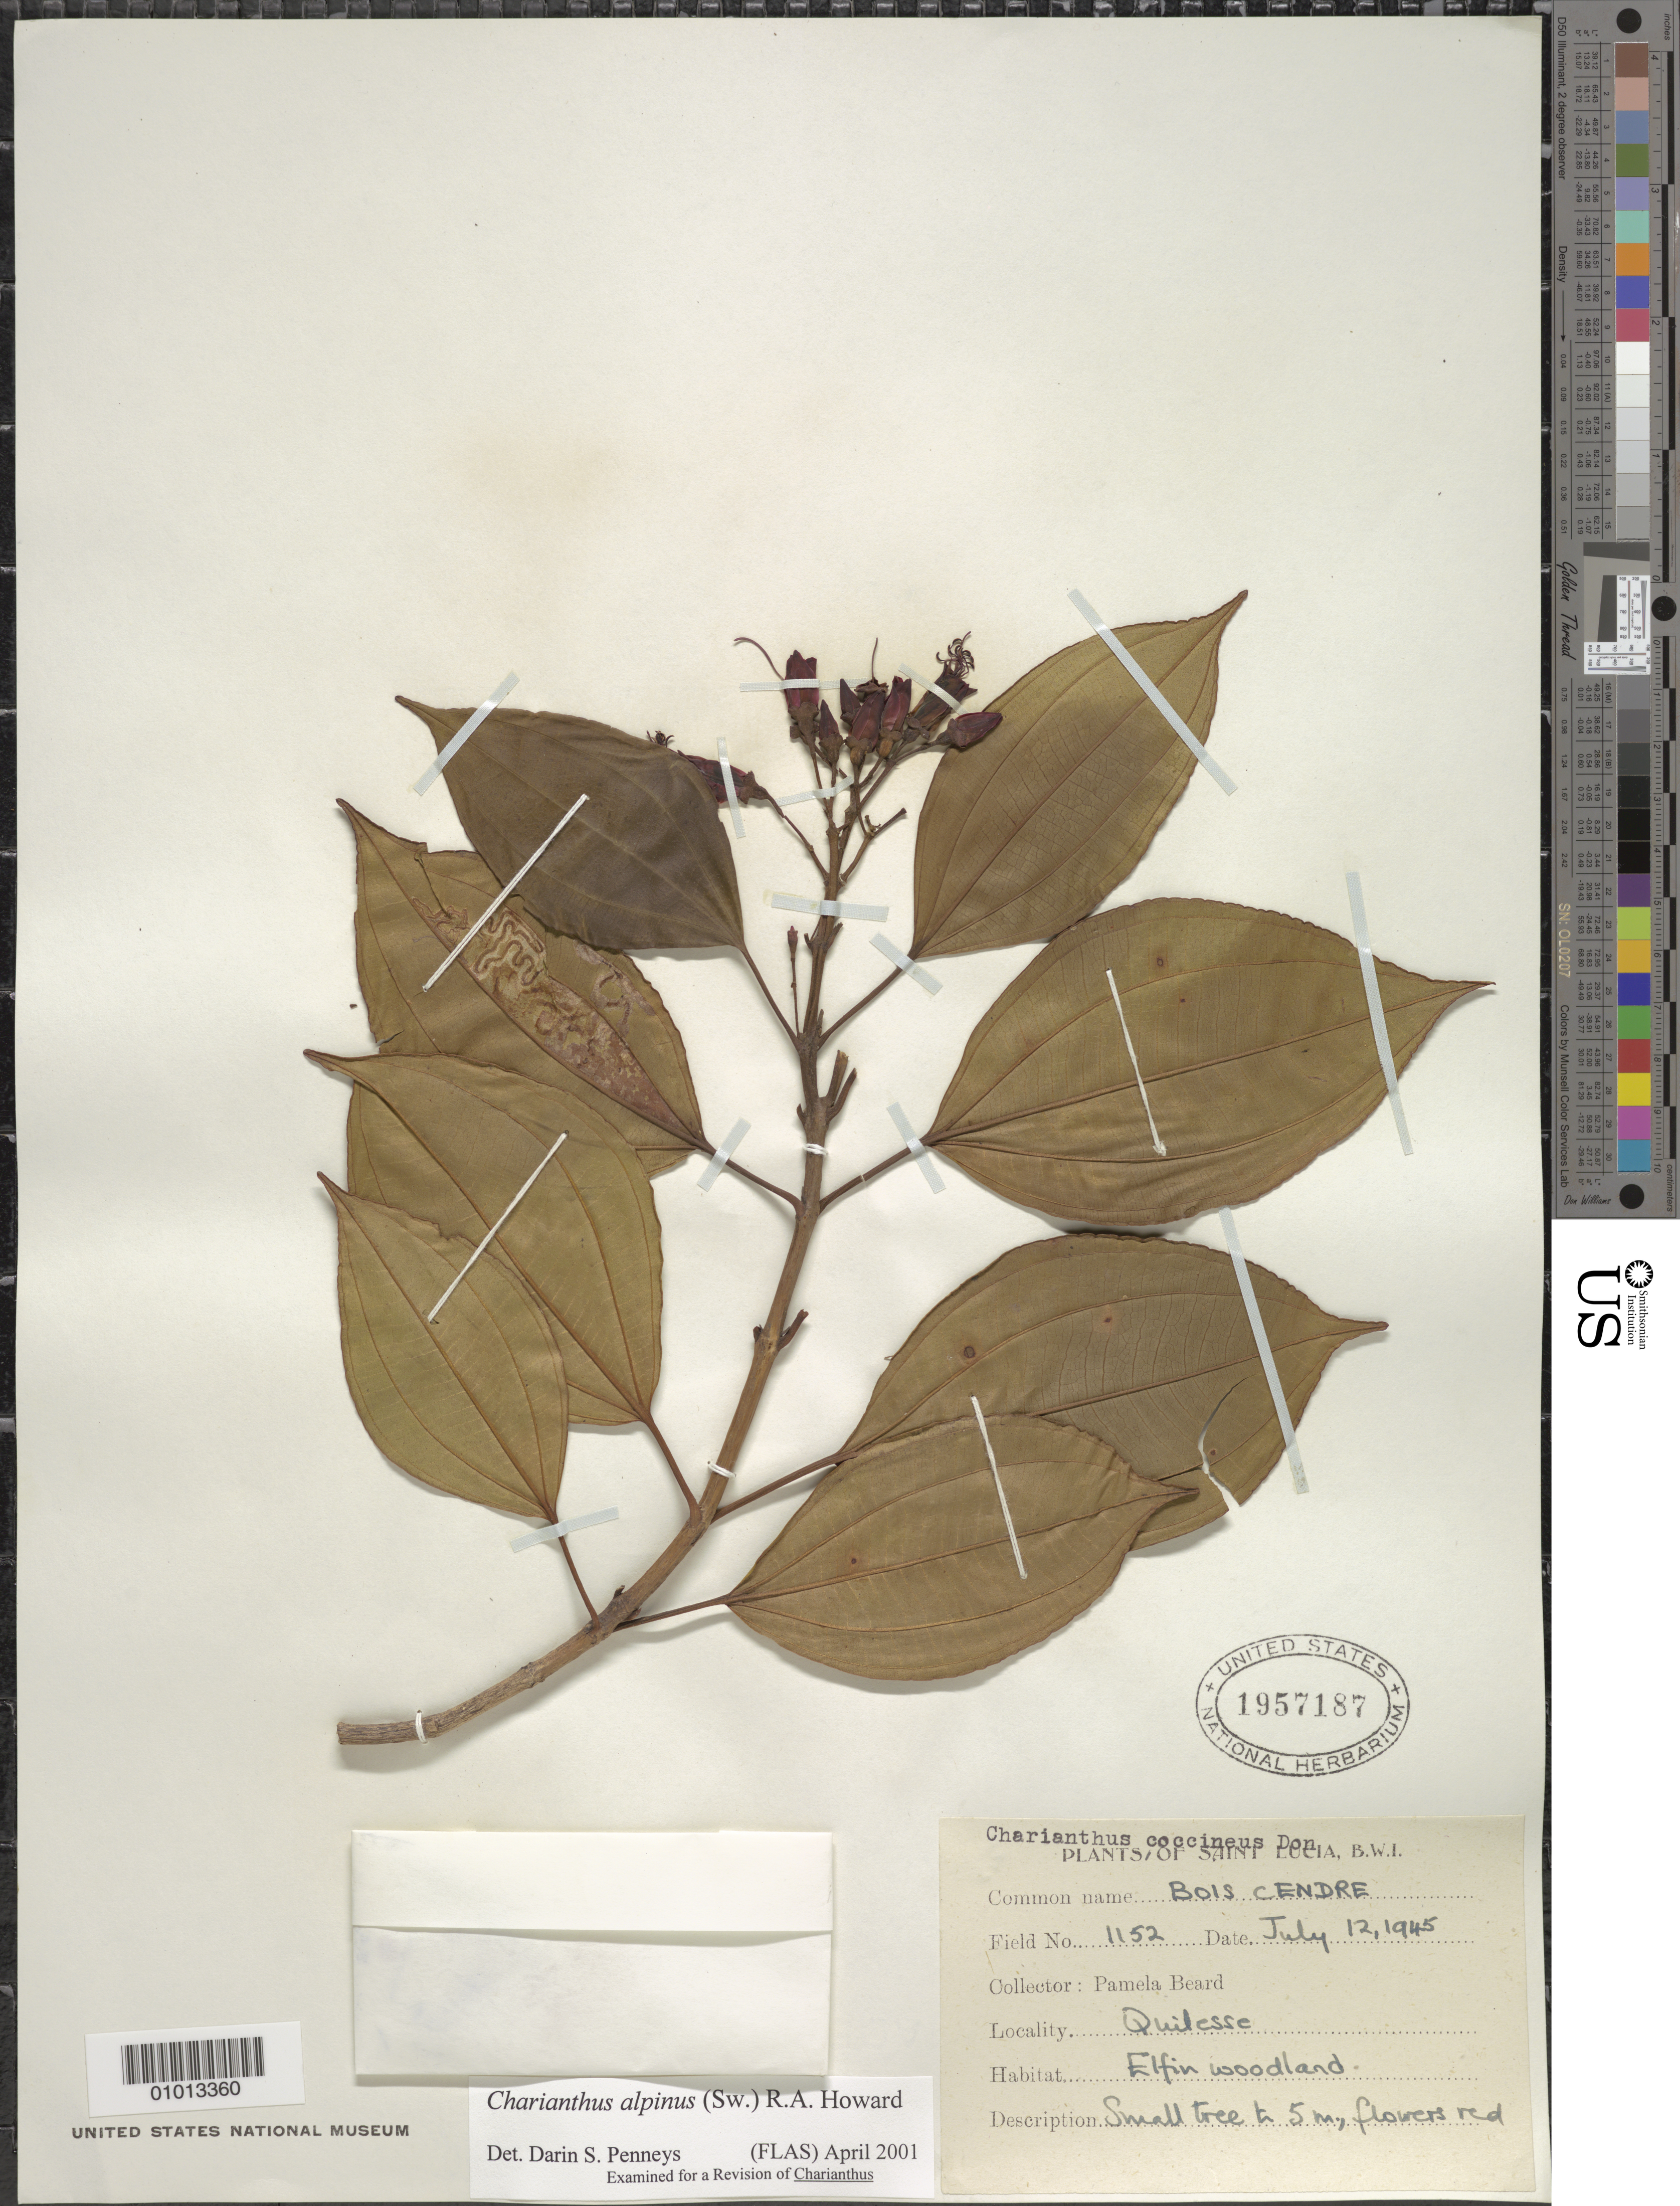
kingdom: Plantae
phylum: Tracheophyta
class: Magnoliopsida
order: Myrtales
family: Melastomataceae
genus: Charianthus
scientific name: Charianthus alpinus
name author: (Sw.) R.A. Howard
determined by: Penneys, D. S.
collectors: P. Beard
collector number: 1152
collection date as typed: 12 Jul 1945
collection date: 1945-07-12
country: St. Lucia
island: St. Lucia I.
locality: Quilesse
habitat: Elfin woodland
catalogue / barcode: US 1957187